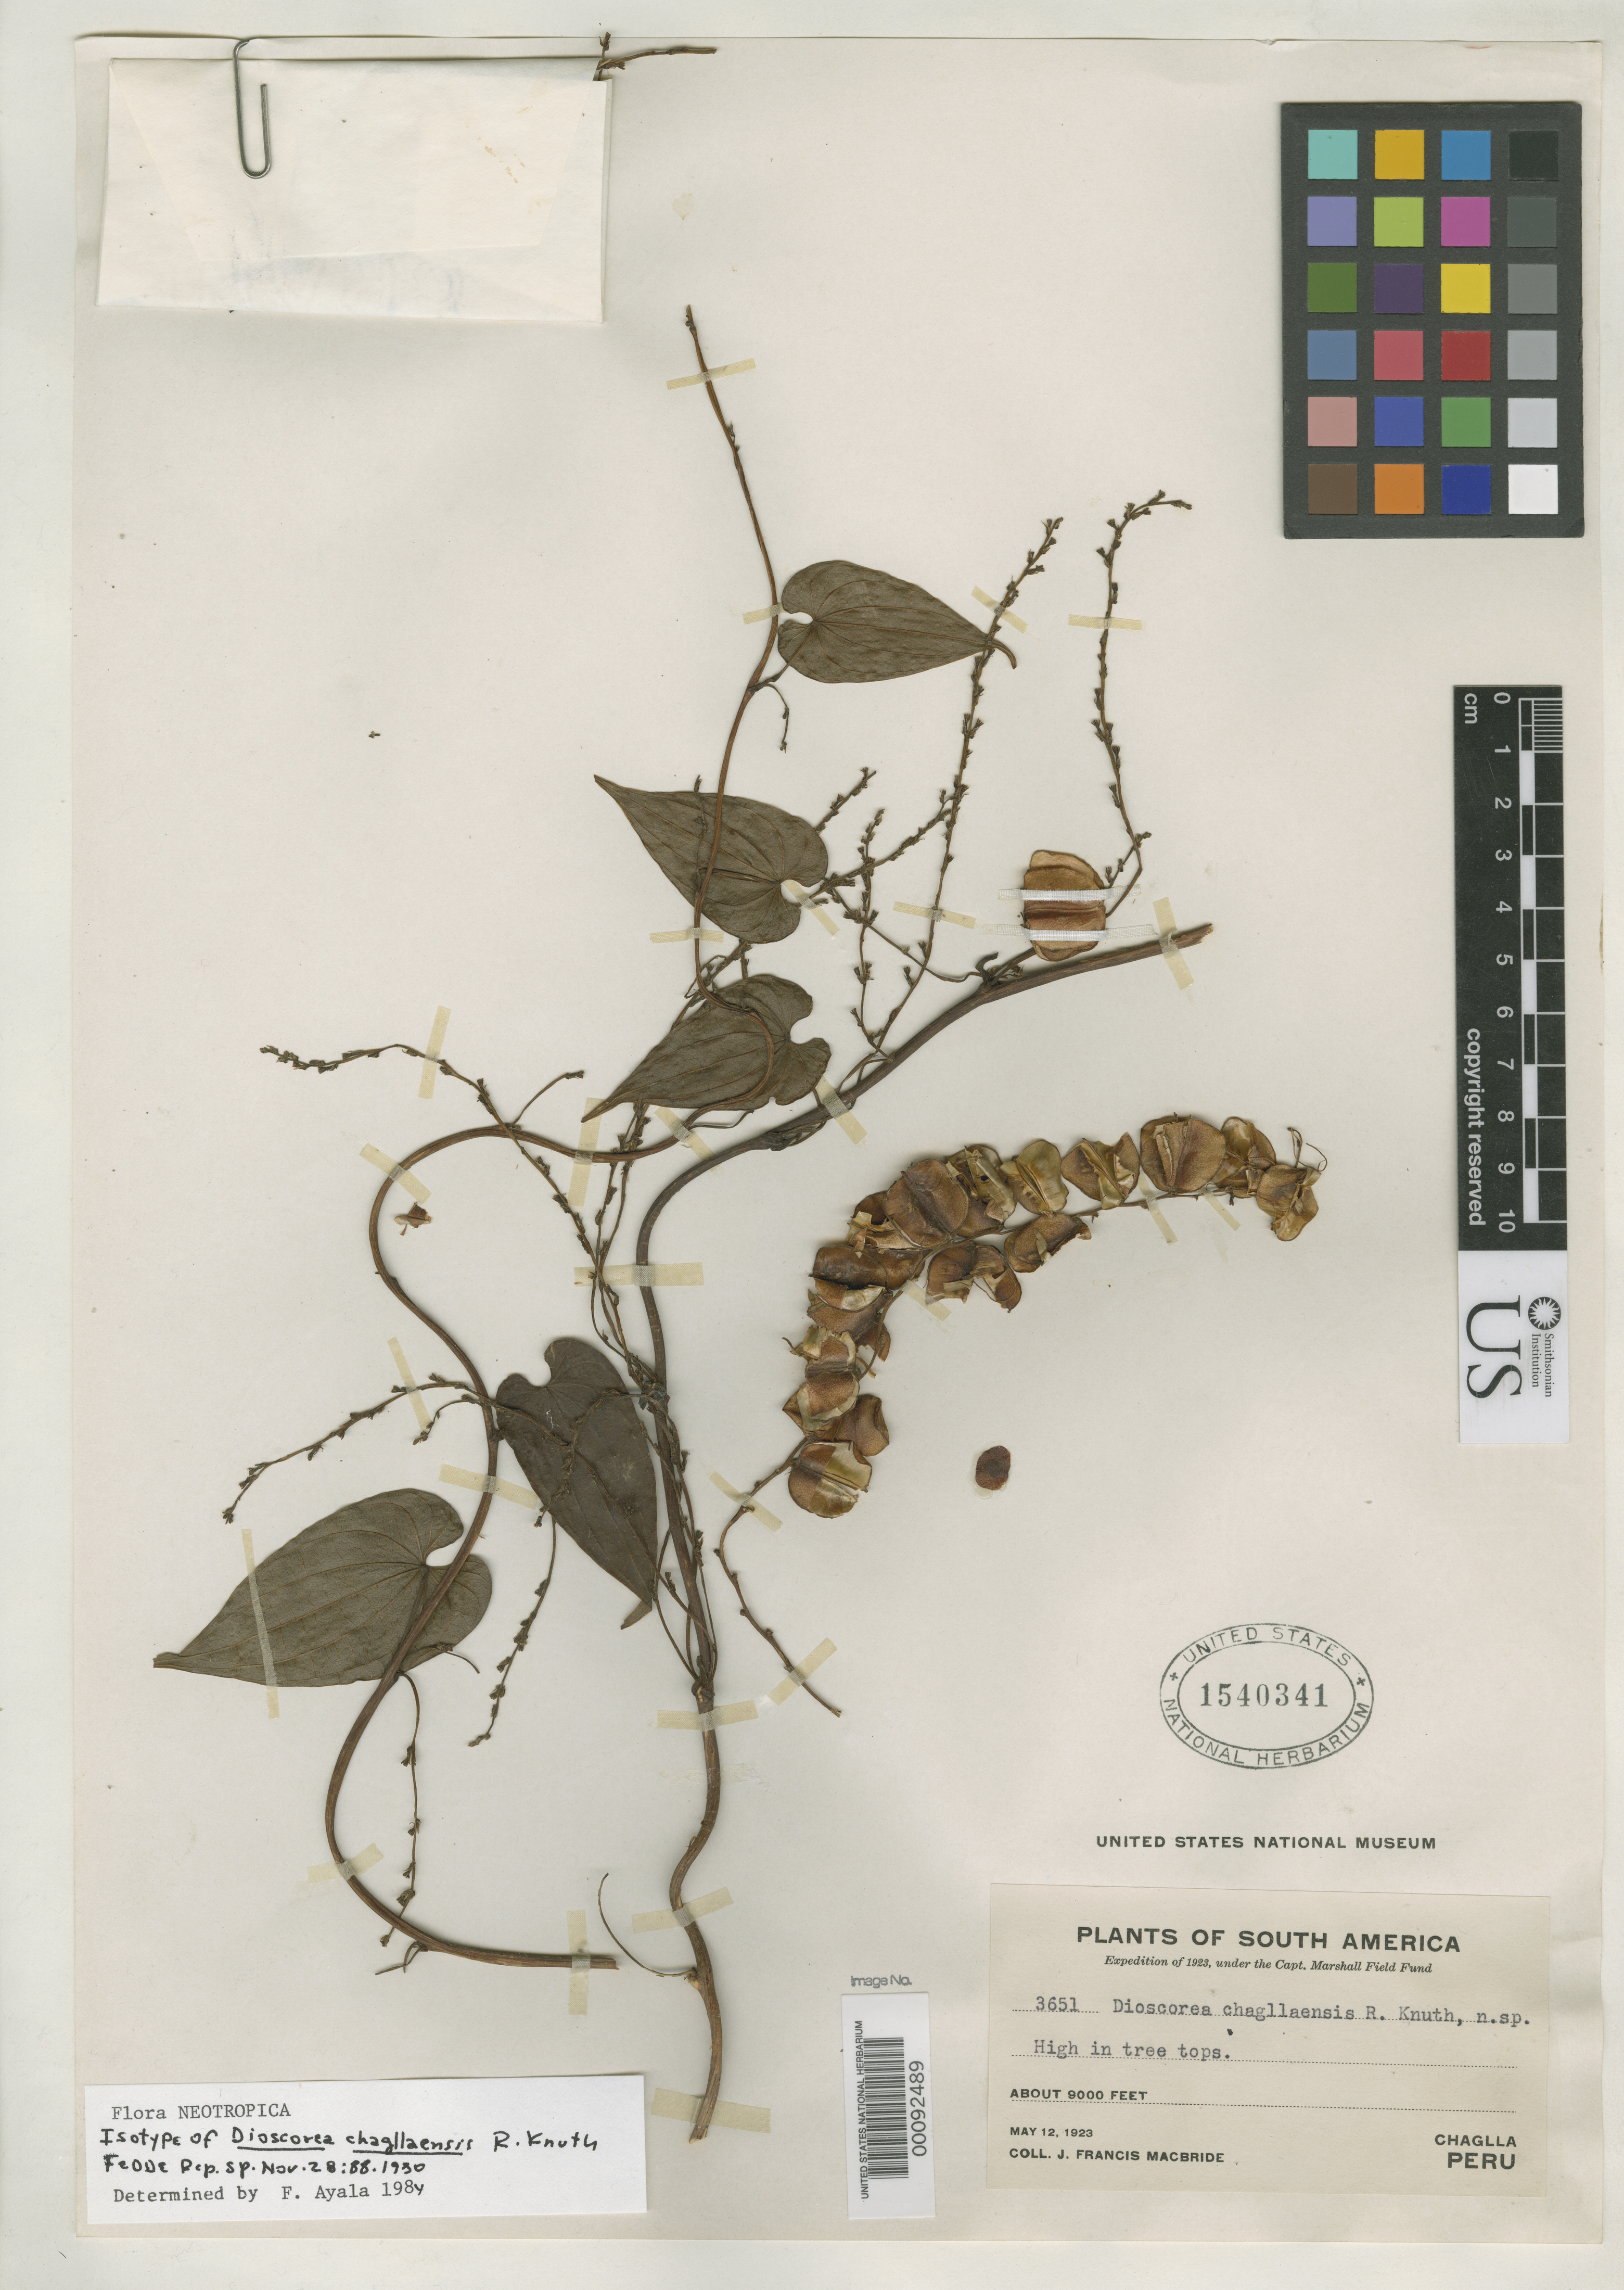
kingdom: Plantae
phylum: Tracheophyta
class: Liliopsida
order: Dioscoreales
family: Dioscoreaceae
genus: Dioscorea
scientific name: Dioscorea chagllaensis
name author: R. Knuth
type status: Isotype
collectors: J. F. Macbride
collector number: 3651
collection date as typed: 12 May 1923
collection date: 1923-05-12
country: Peru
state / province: Cusco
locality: Chaglla, Quehue Dist.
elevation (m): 2800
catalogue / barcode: US 1540341